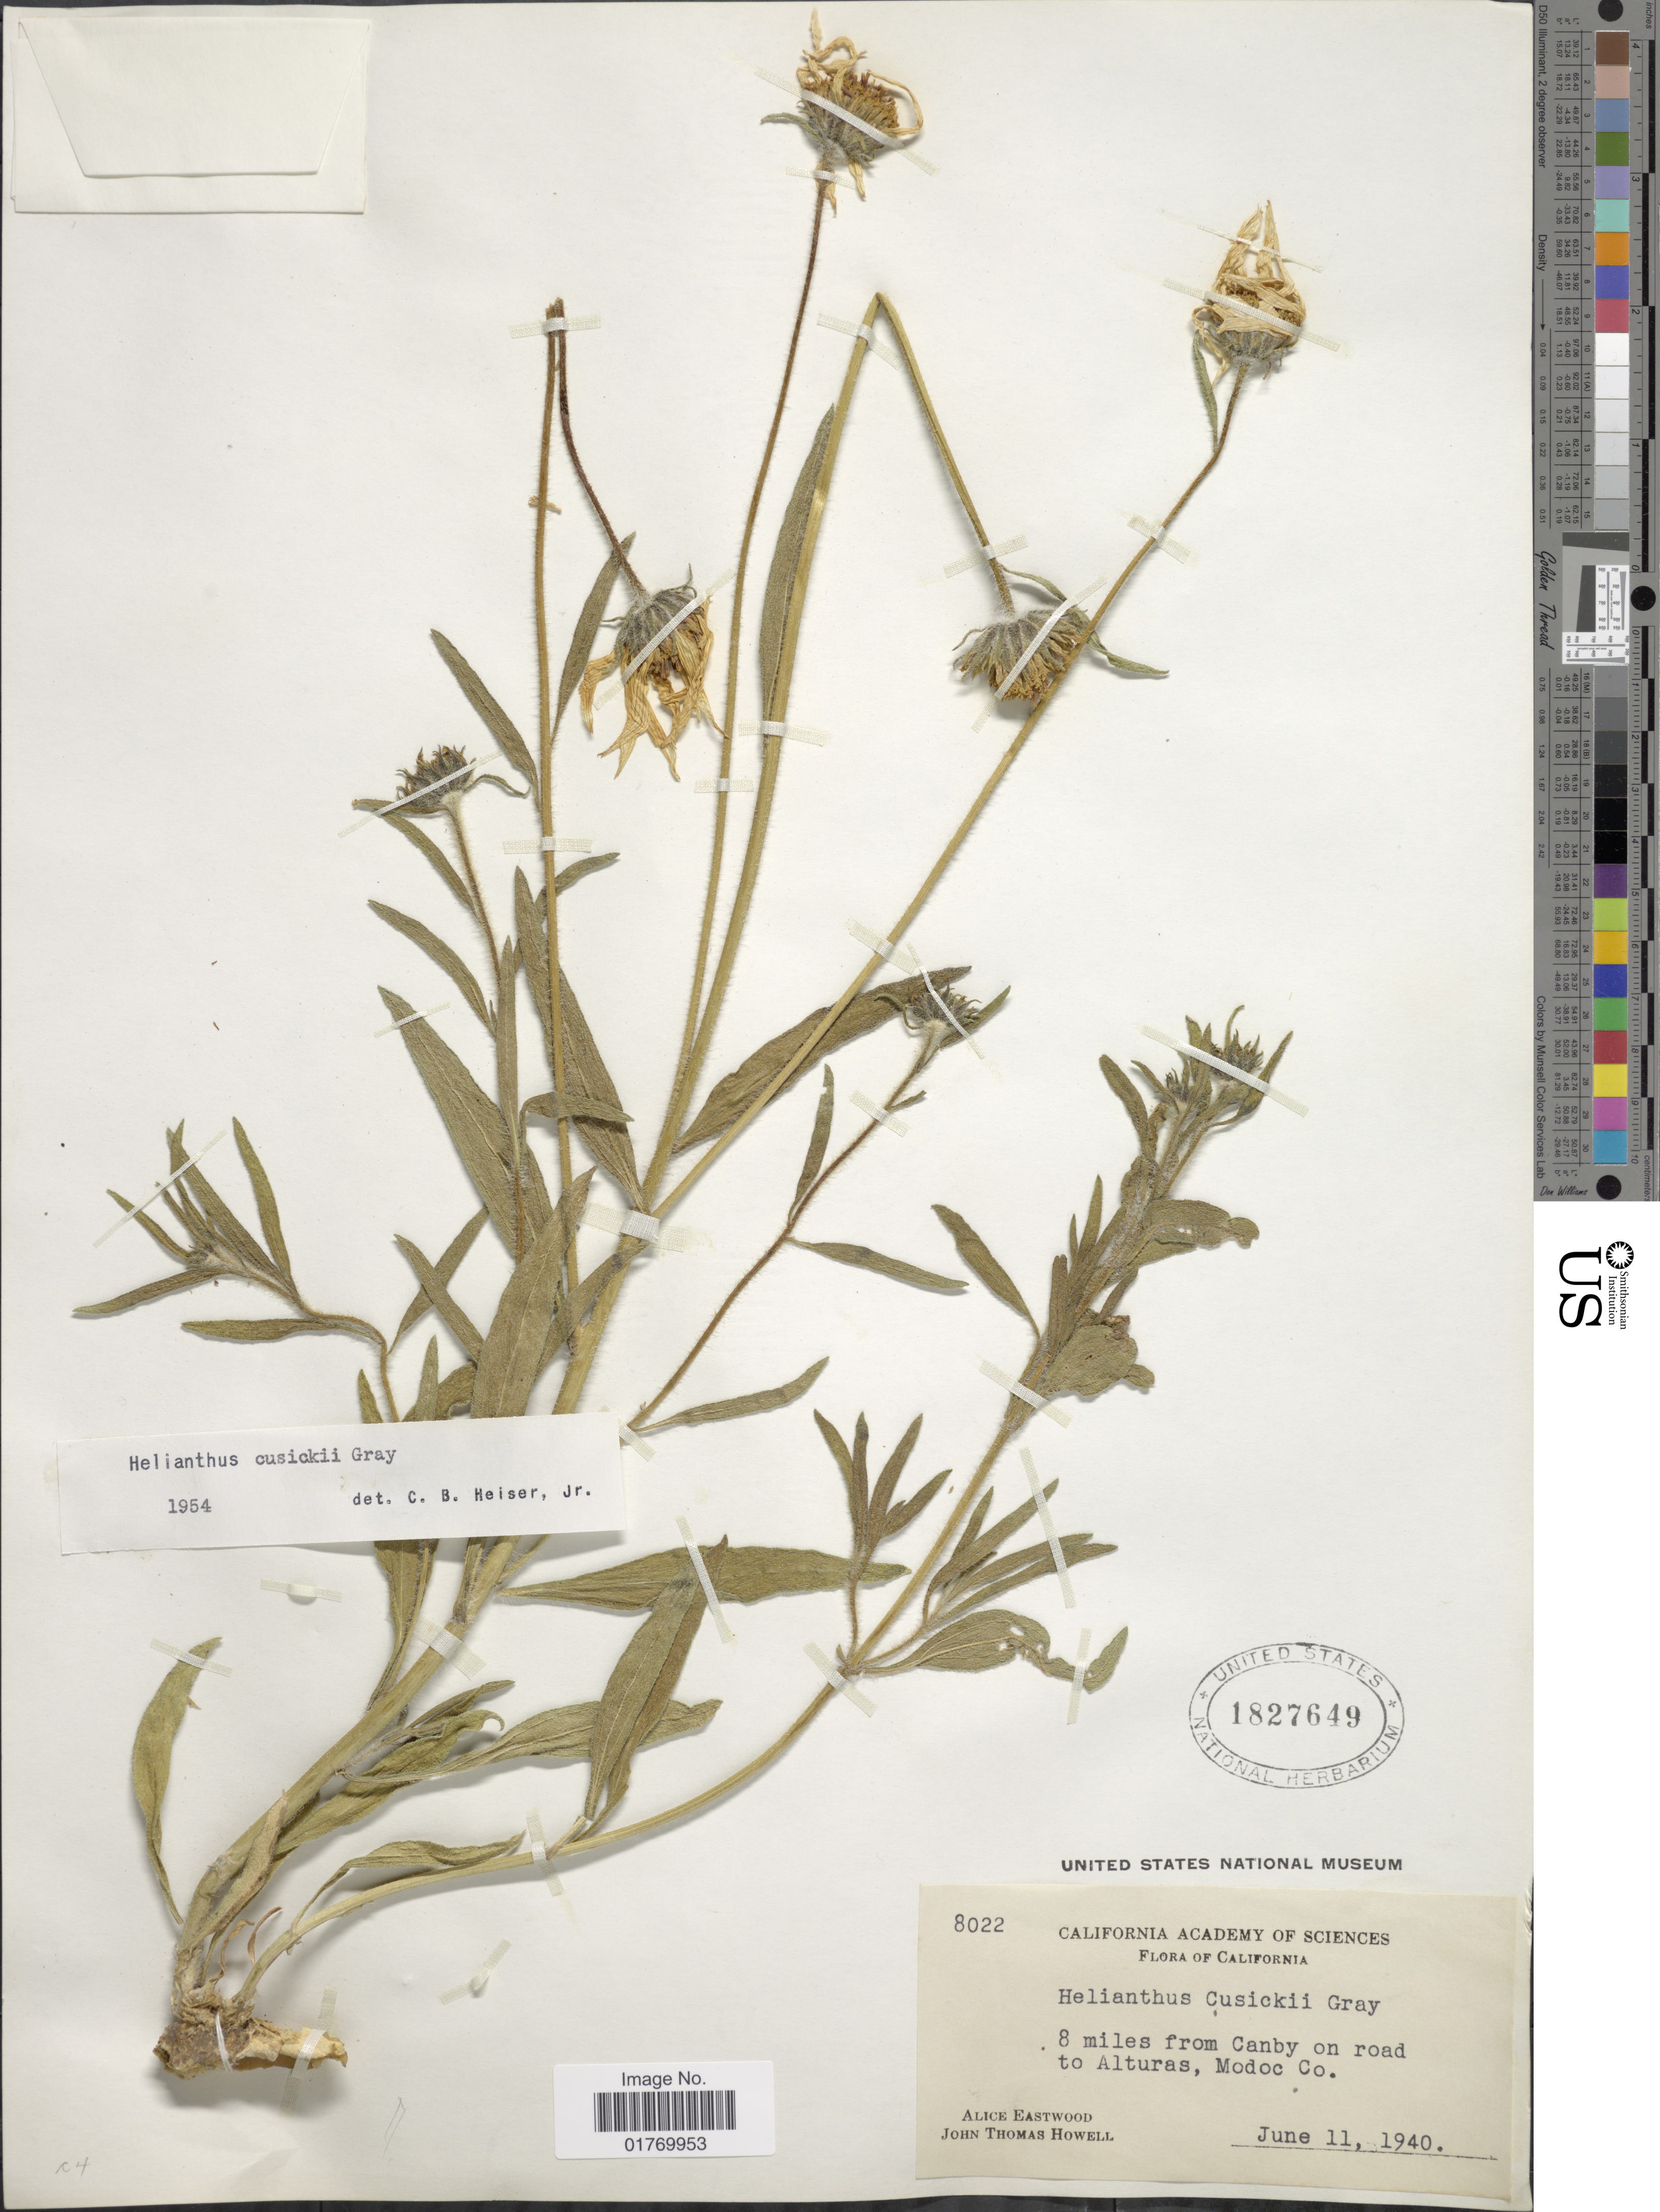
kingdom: Plantae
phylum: Tracheophyta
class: Magnoliopsida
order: Asterales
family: Asteraceae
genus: Helianthus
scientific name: Helianthus cusickii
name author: A. Gray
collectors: A. Eastwood & J. T. Howell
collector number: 8022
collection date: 1940-06-11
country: United States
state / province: California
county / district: Modoc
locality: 8 miles from Canby on road to Alturas, Modoc Co.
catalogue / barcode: US 1827649